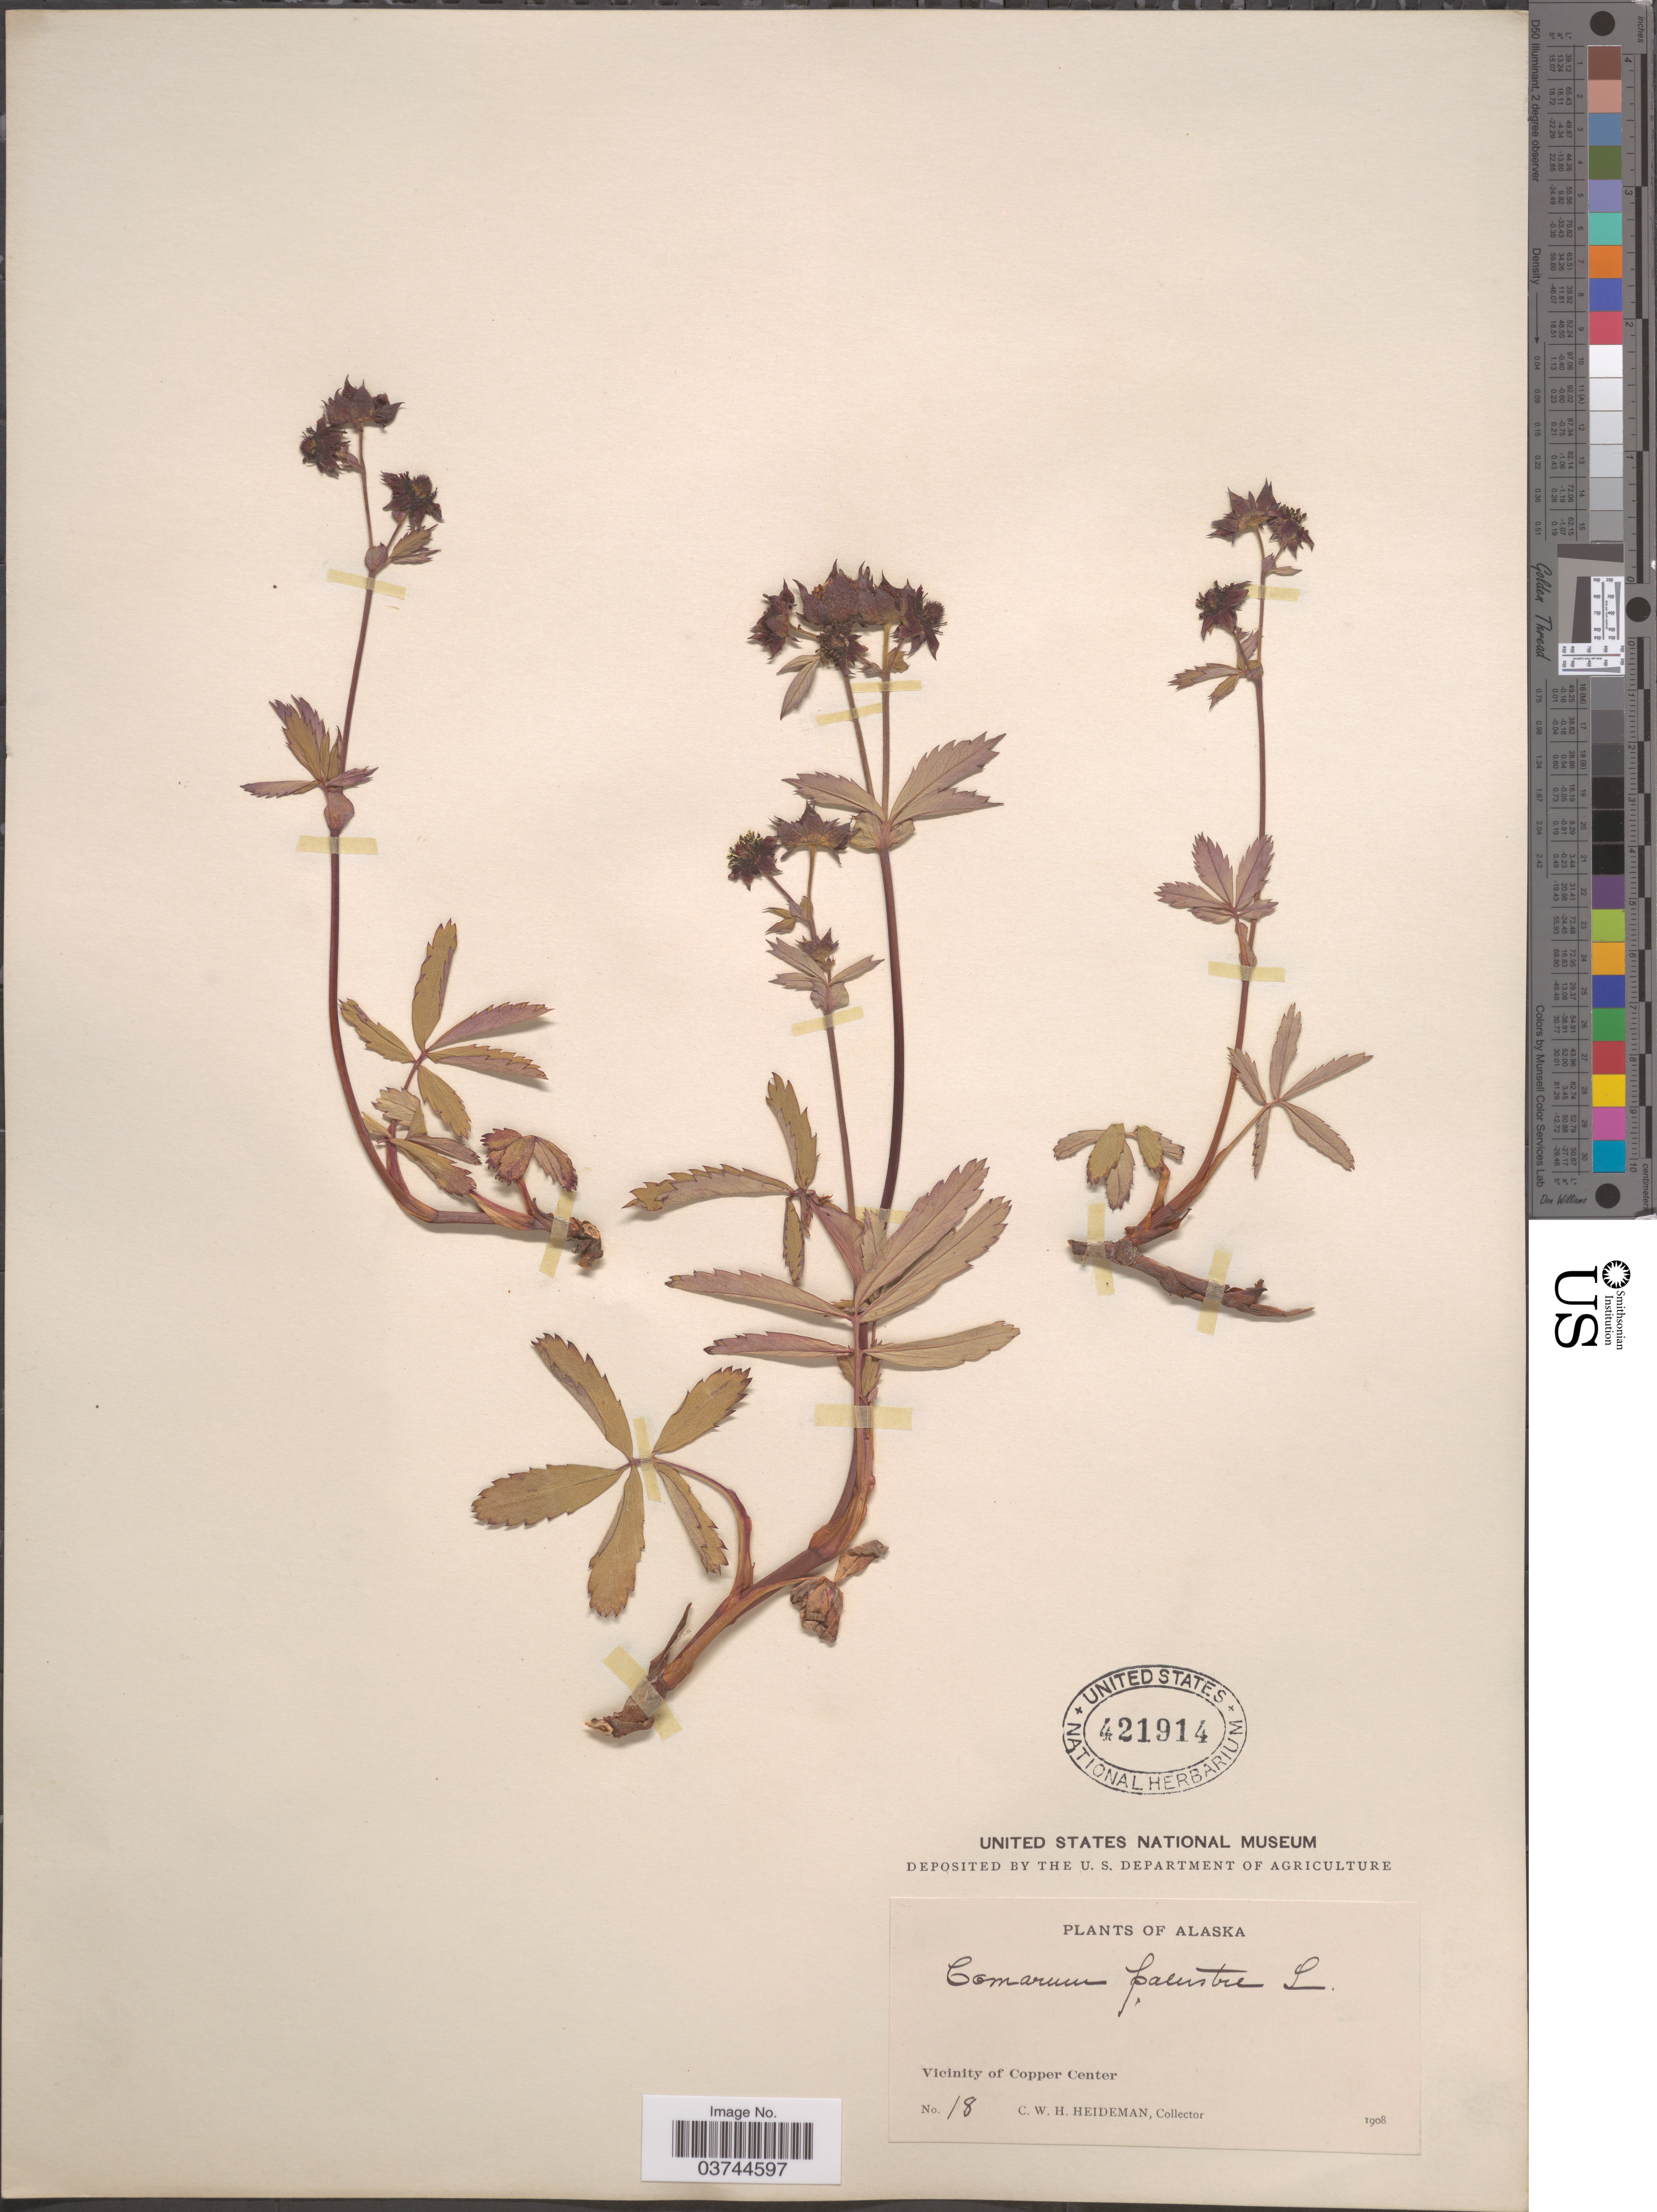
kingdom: Plantae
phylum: Tracheophyta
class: Magnoliopsida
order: Rosales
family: Rosaceae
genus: Comarum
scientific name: Comarum palustre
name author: L.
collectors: C. Heideman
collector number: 18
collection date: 1908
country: United States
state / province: Alaska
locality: Vicinity of Copper Center.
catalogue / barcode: US 421914